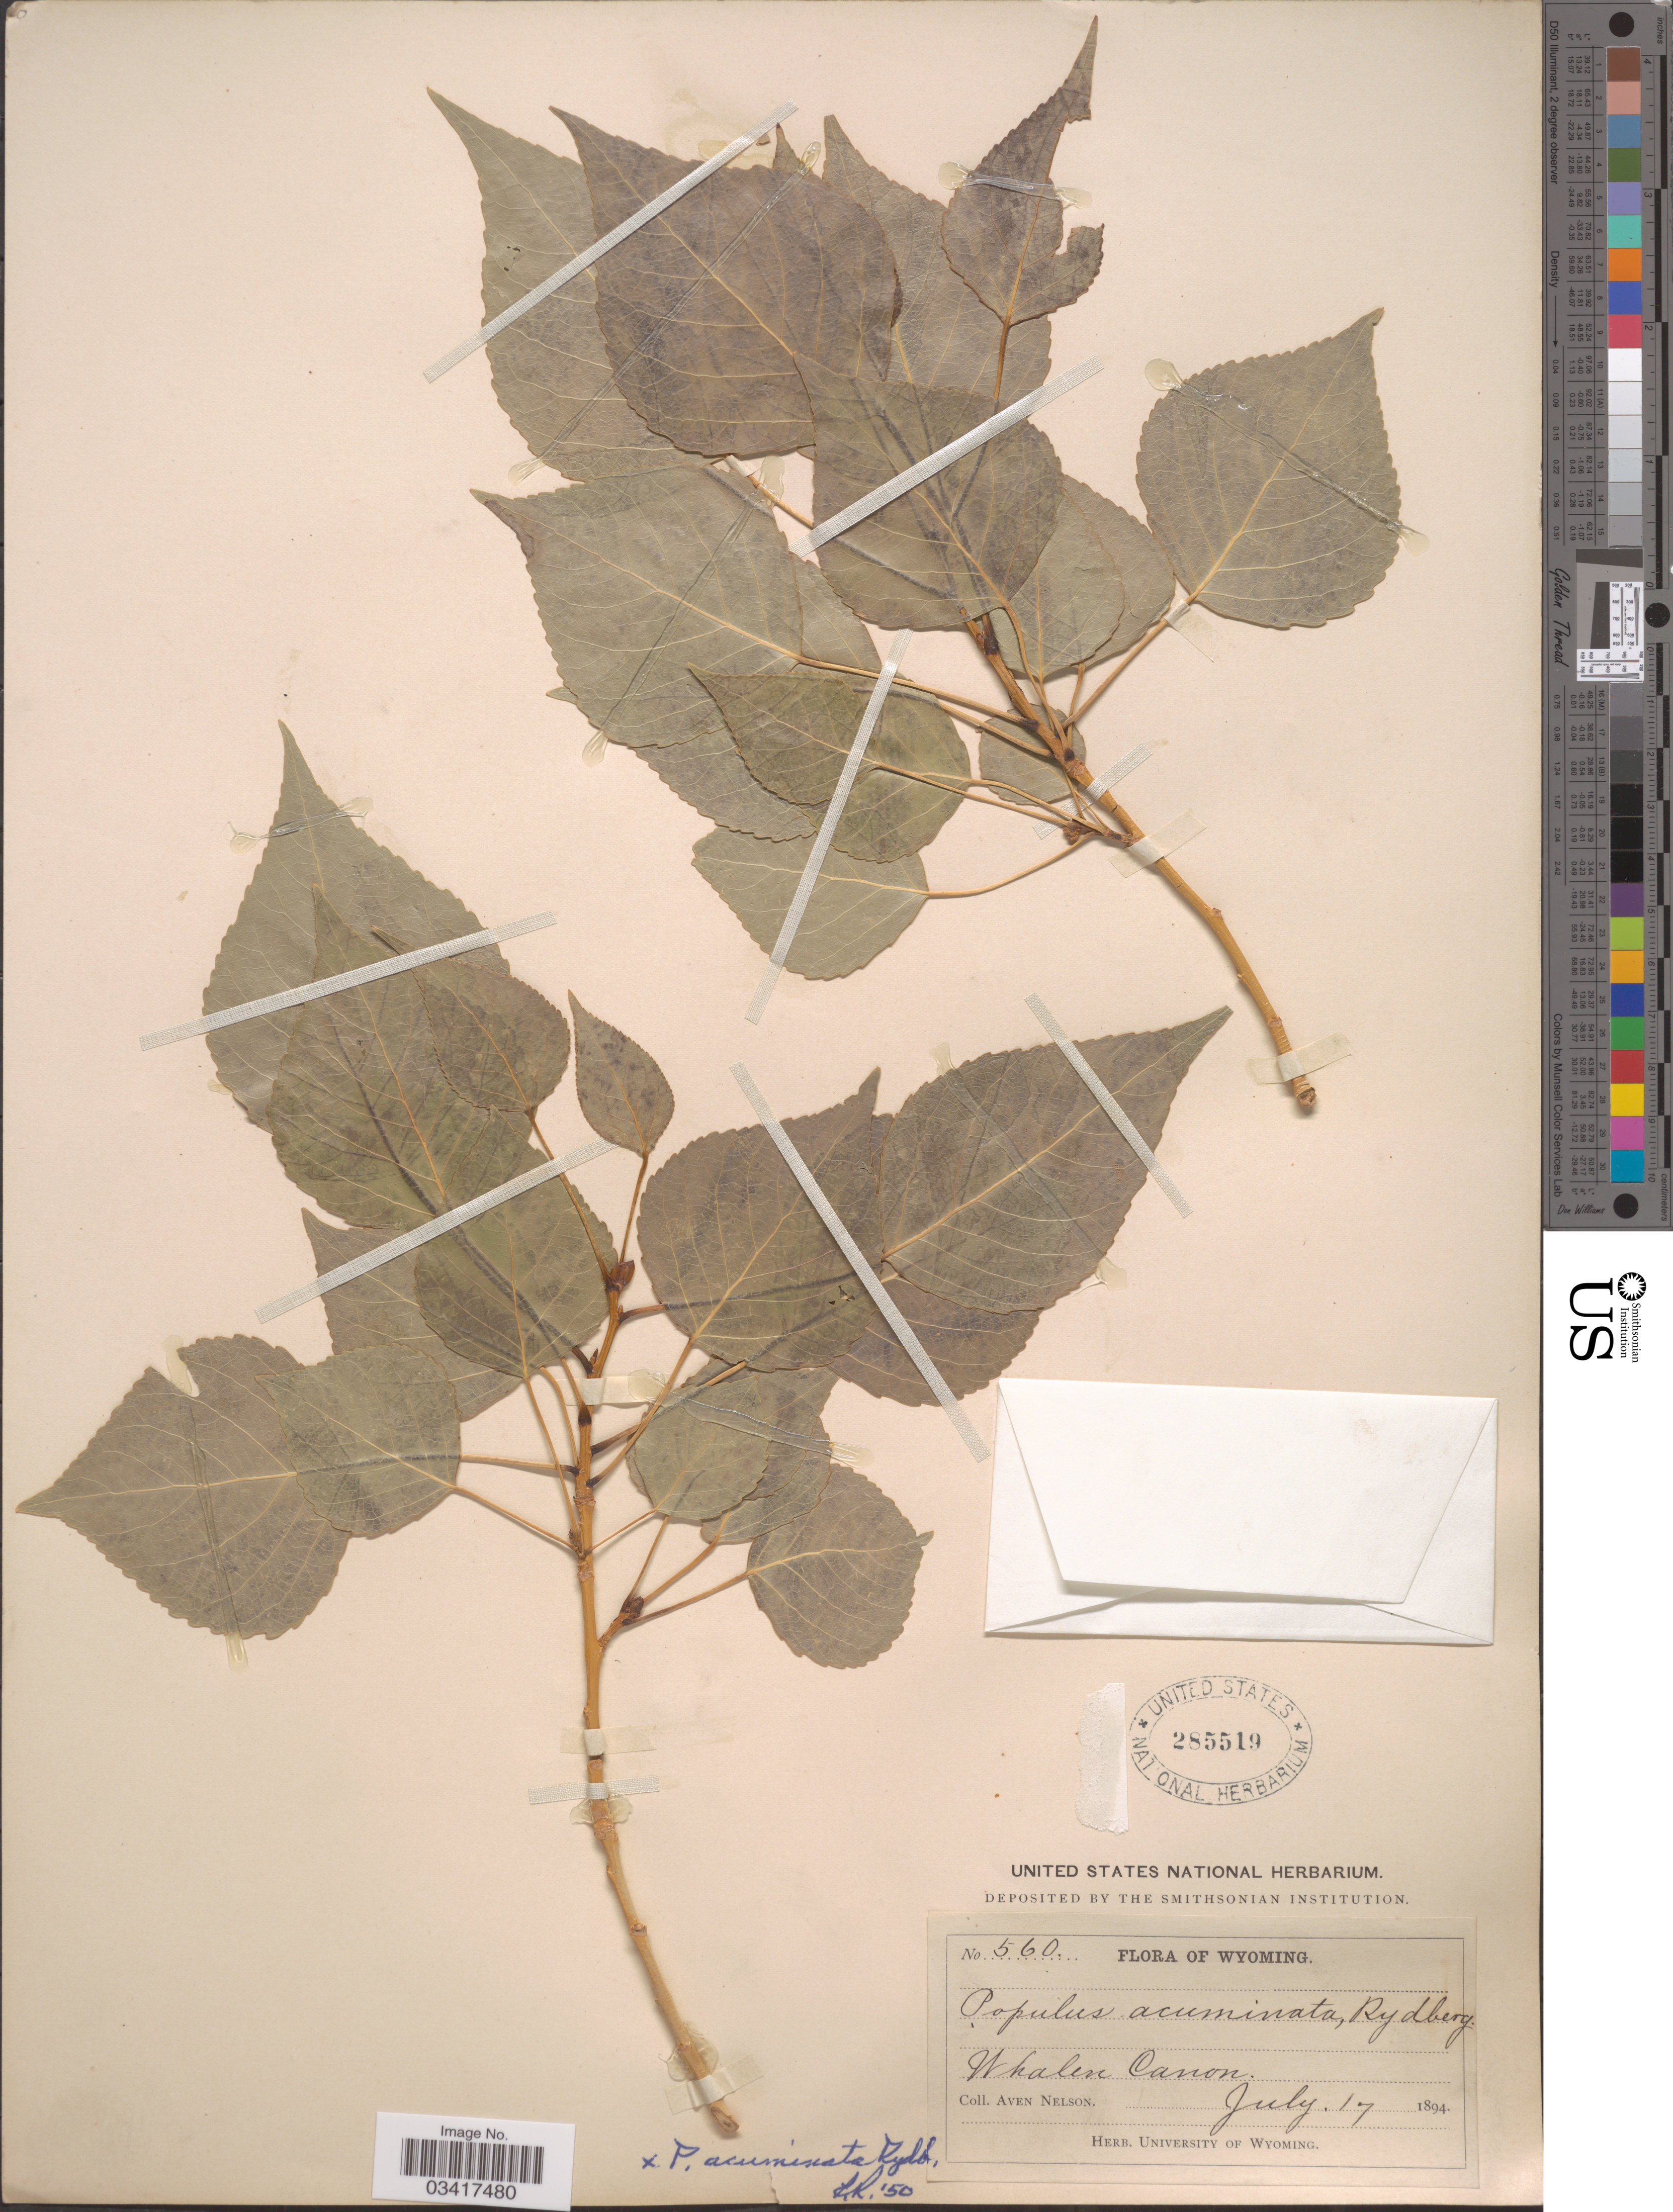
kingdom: Plantae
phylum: Tracheophyta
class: Magnoliopsida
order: Malpighiales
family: Salicaceae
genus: Populus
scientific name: Populus acuminata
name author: Rydb.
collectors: A. Nelson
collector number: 560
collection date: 1894-07-17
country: United States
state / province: Wyoming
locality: Whalen Canon.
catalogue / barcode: US 285519